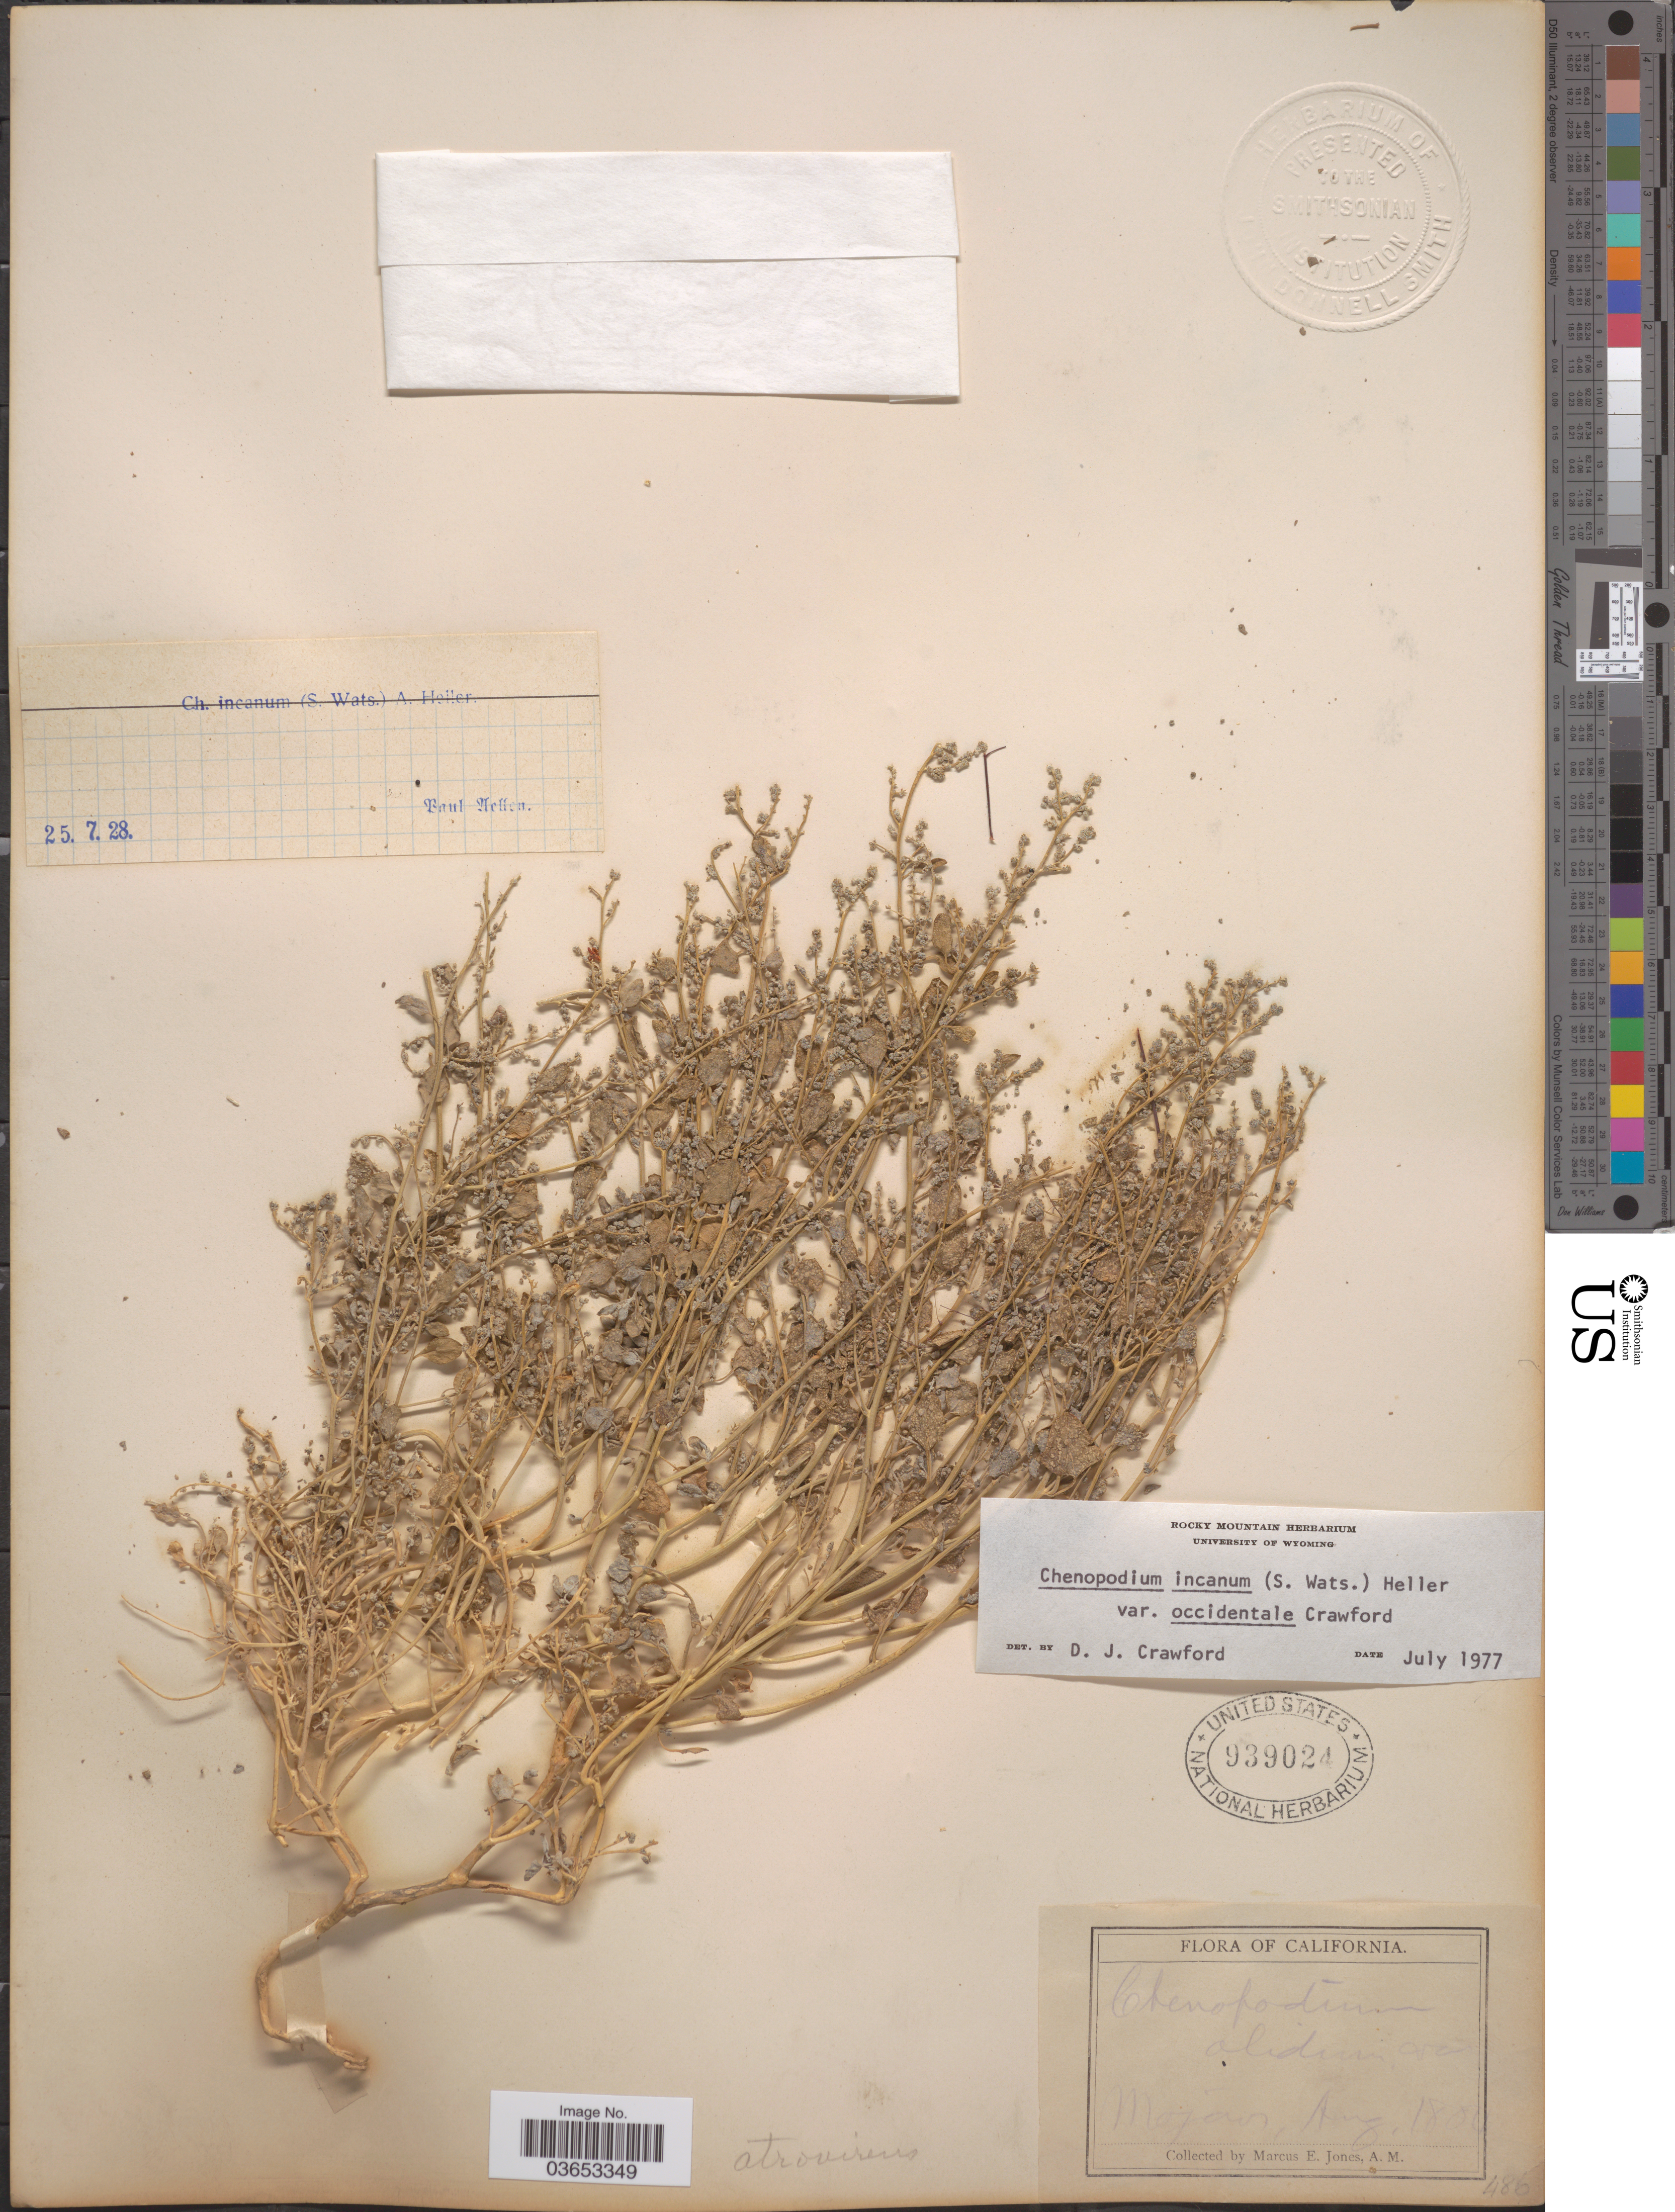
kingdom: Plantae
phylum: Tracheophyta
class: Magnoliopsida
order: Caryophyllales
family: Amaranthaceae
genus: Chenopodium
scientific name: Chenopodium incanum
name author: (S. Watson) A. Heller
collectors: M. E. Jones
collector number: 486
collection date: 1800-08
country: United States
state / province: California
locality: Mojave.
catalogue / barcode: US 939024